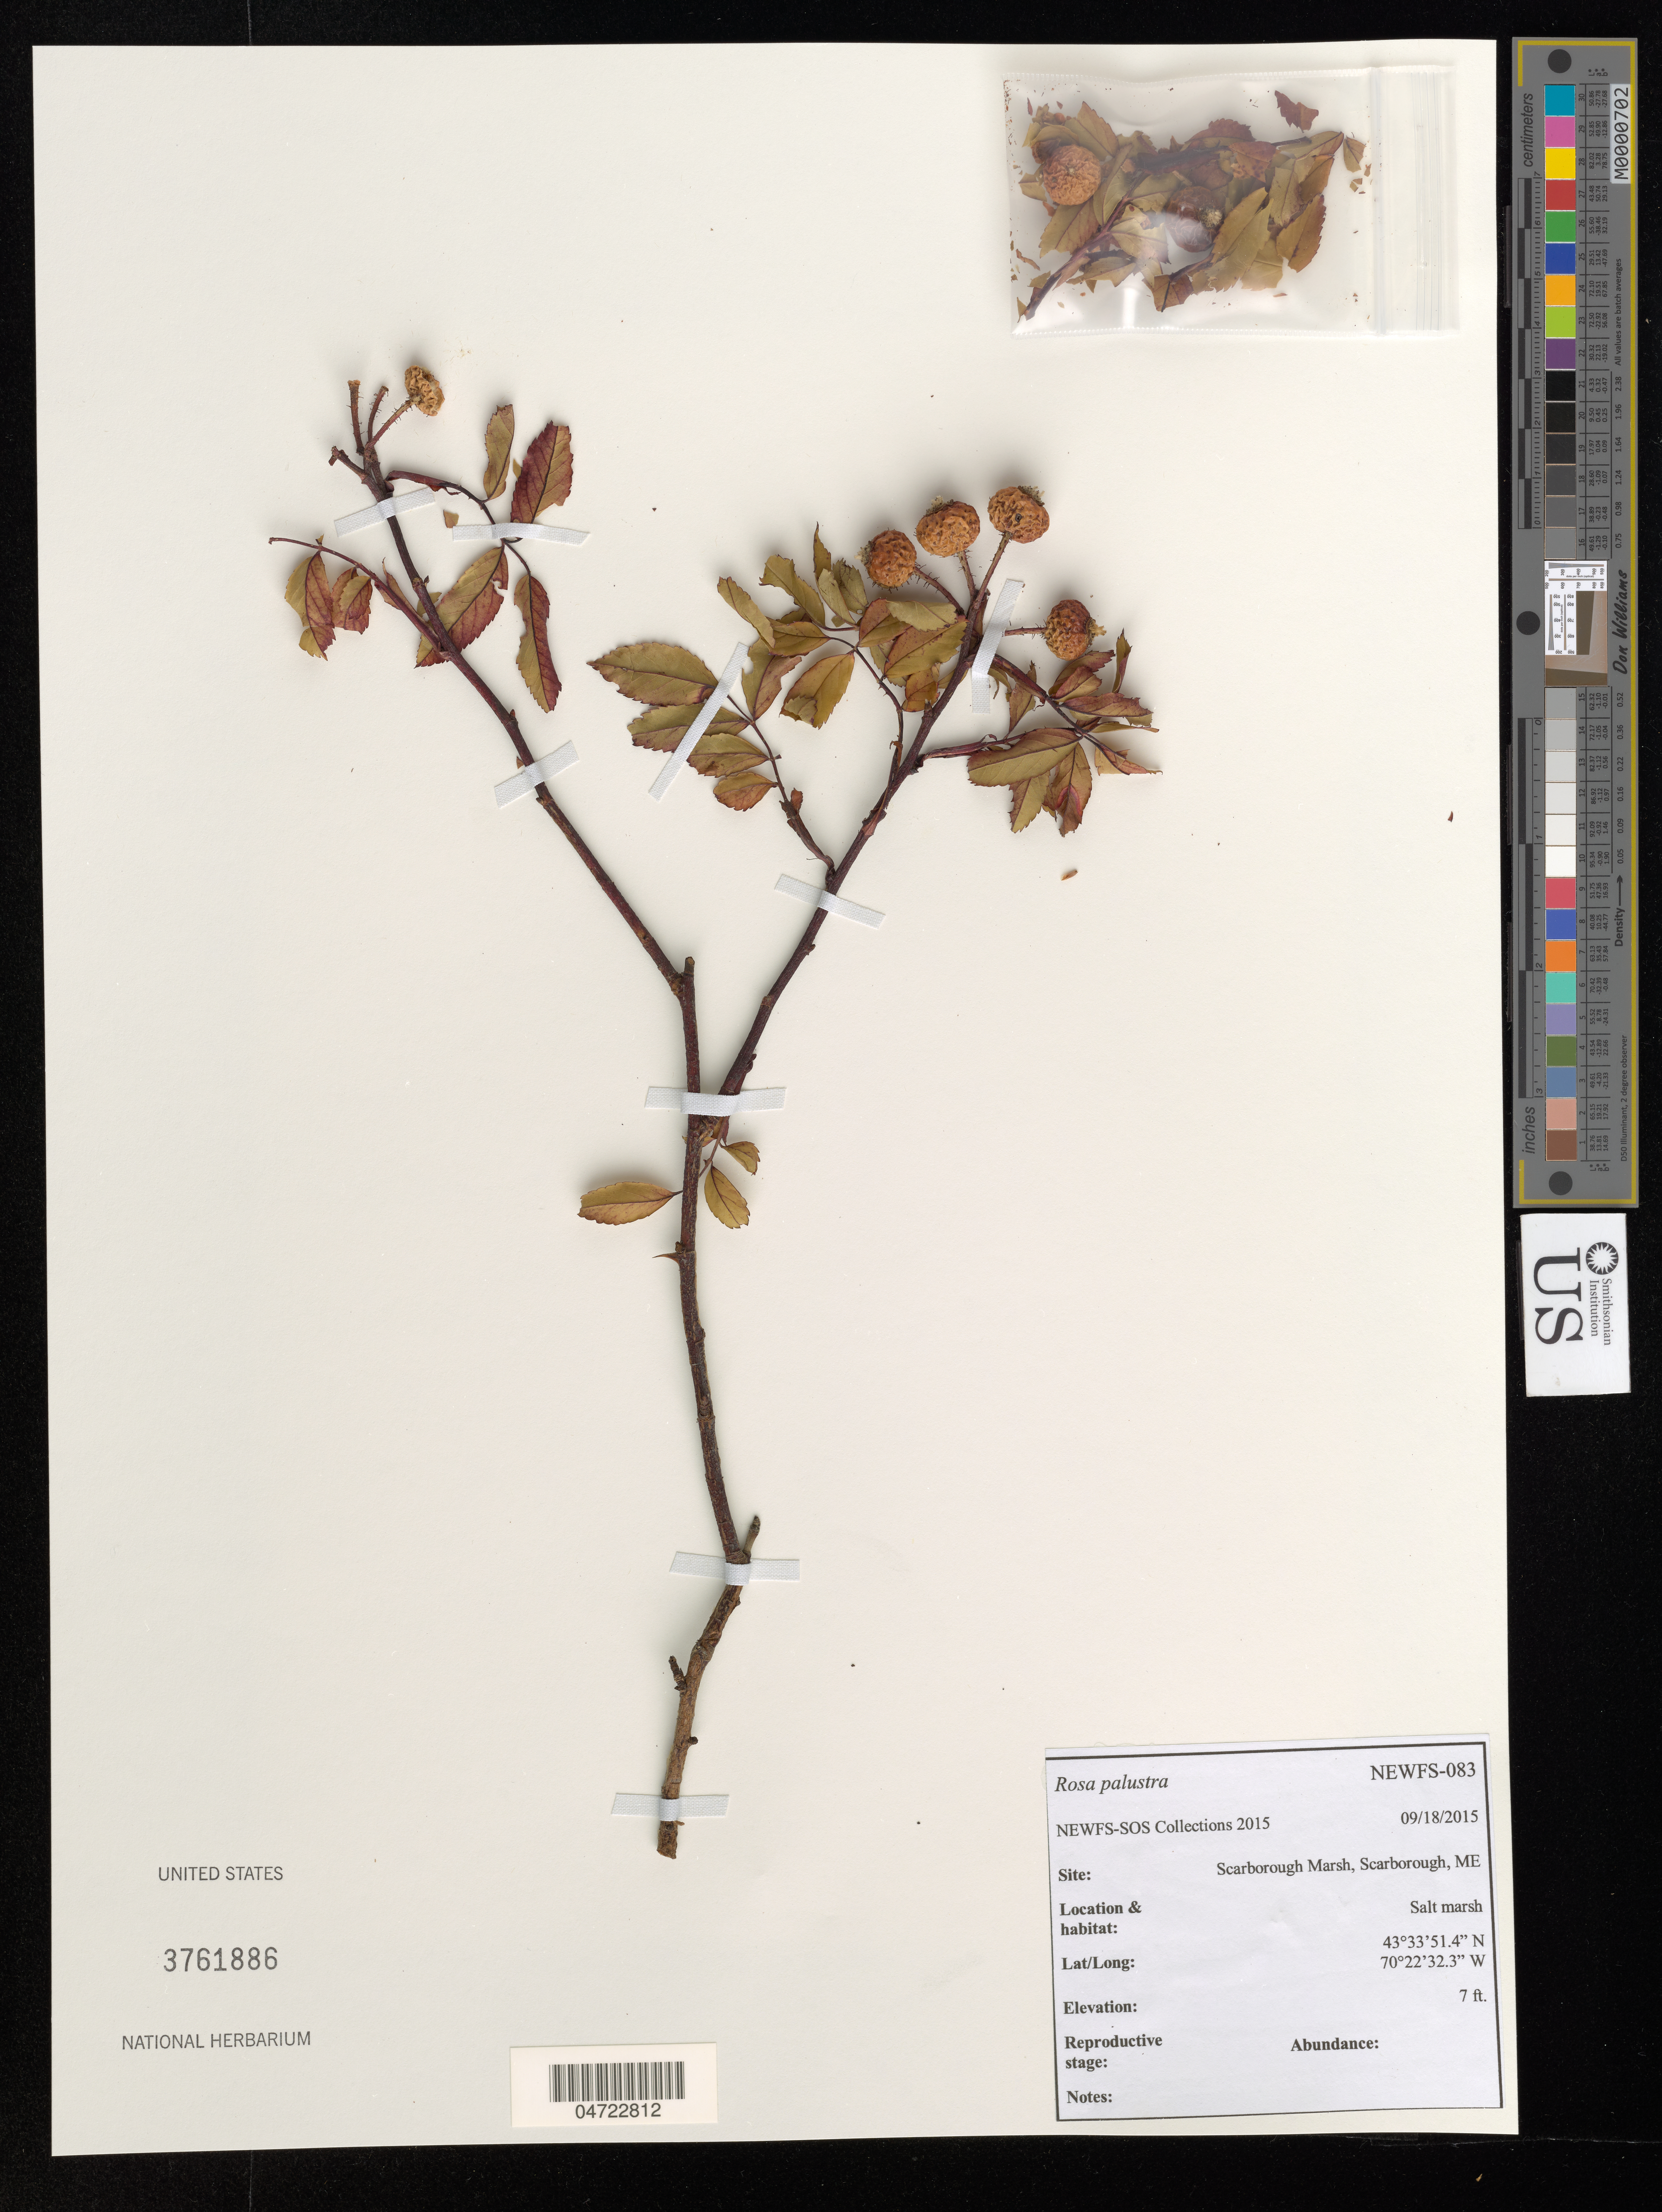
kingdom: Plantae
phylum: Tracheophyta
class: Magnoliopsida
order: Rosales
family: Rosaceae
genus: Rosa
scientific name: Rosa palustris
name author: Marshall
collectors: NEWFS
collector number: NEWFS-083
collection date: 2015-09-18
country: United States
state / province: Maine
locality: Scarborough Marsh, Scarborough.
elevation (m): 2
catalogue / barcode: US 3761886